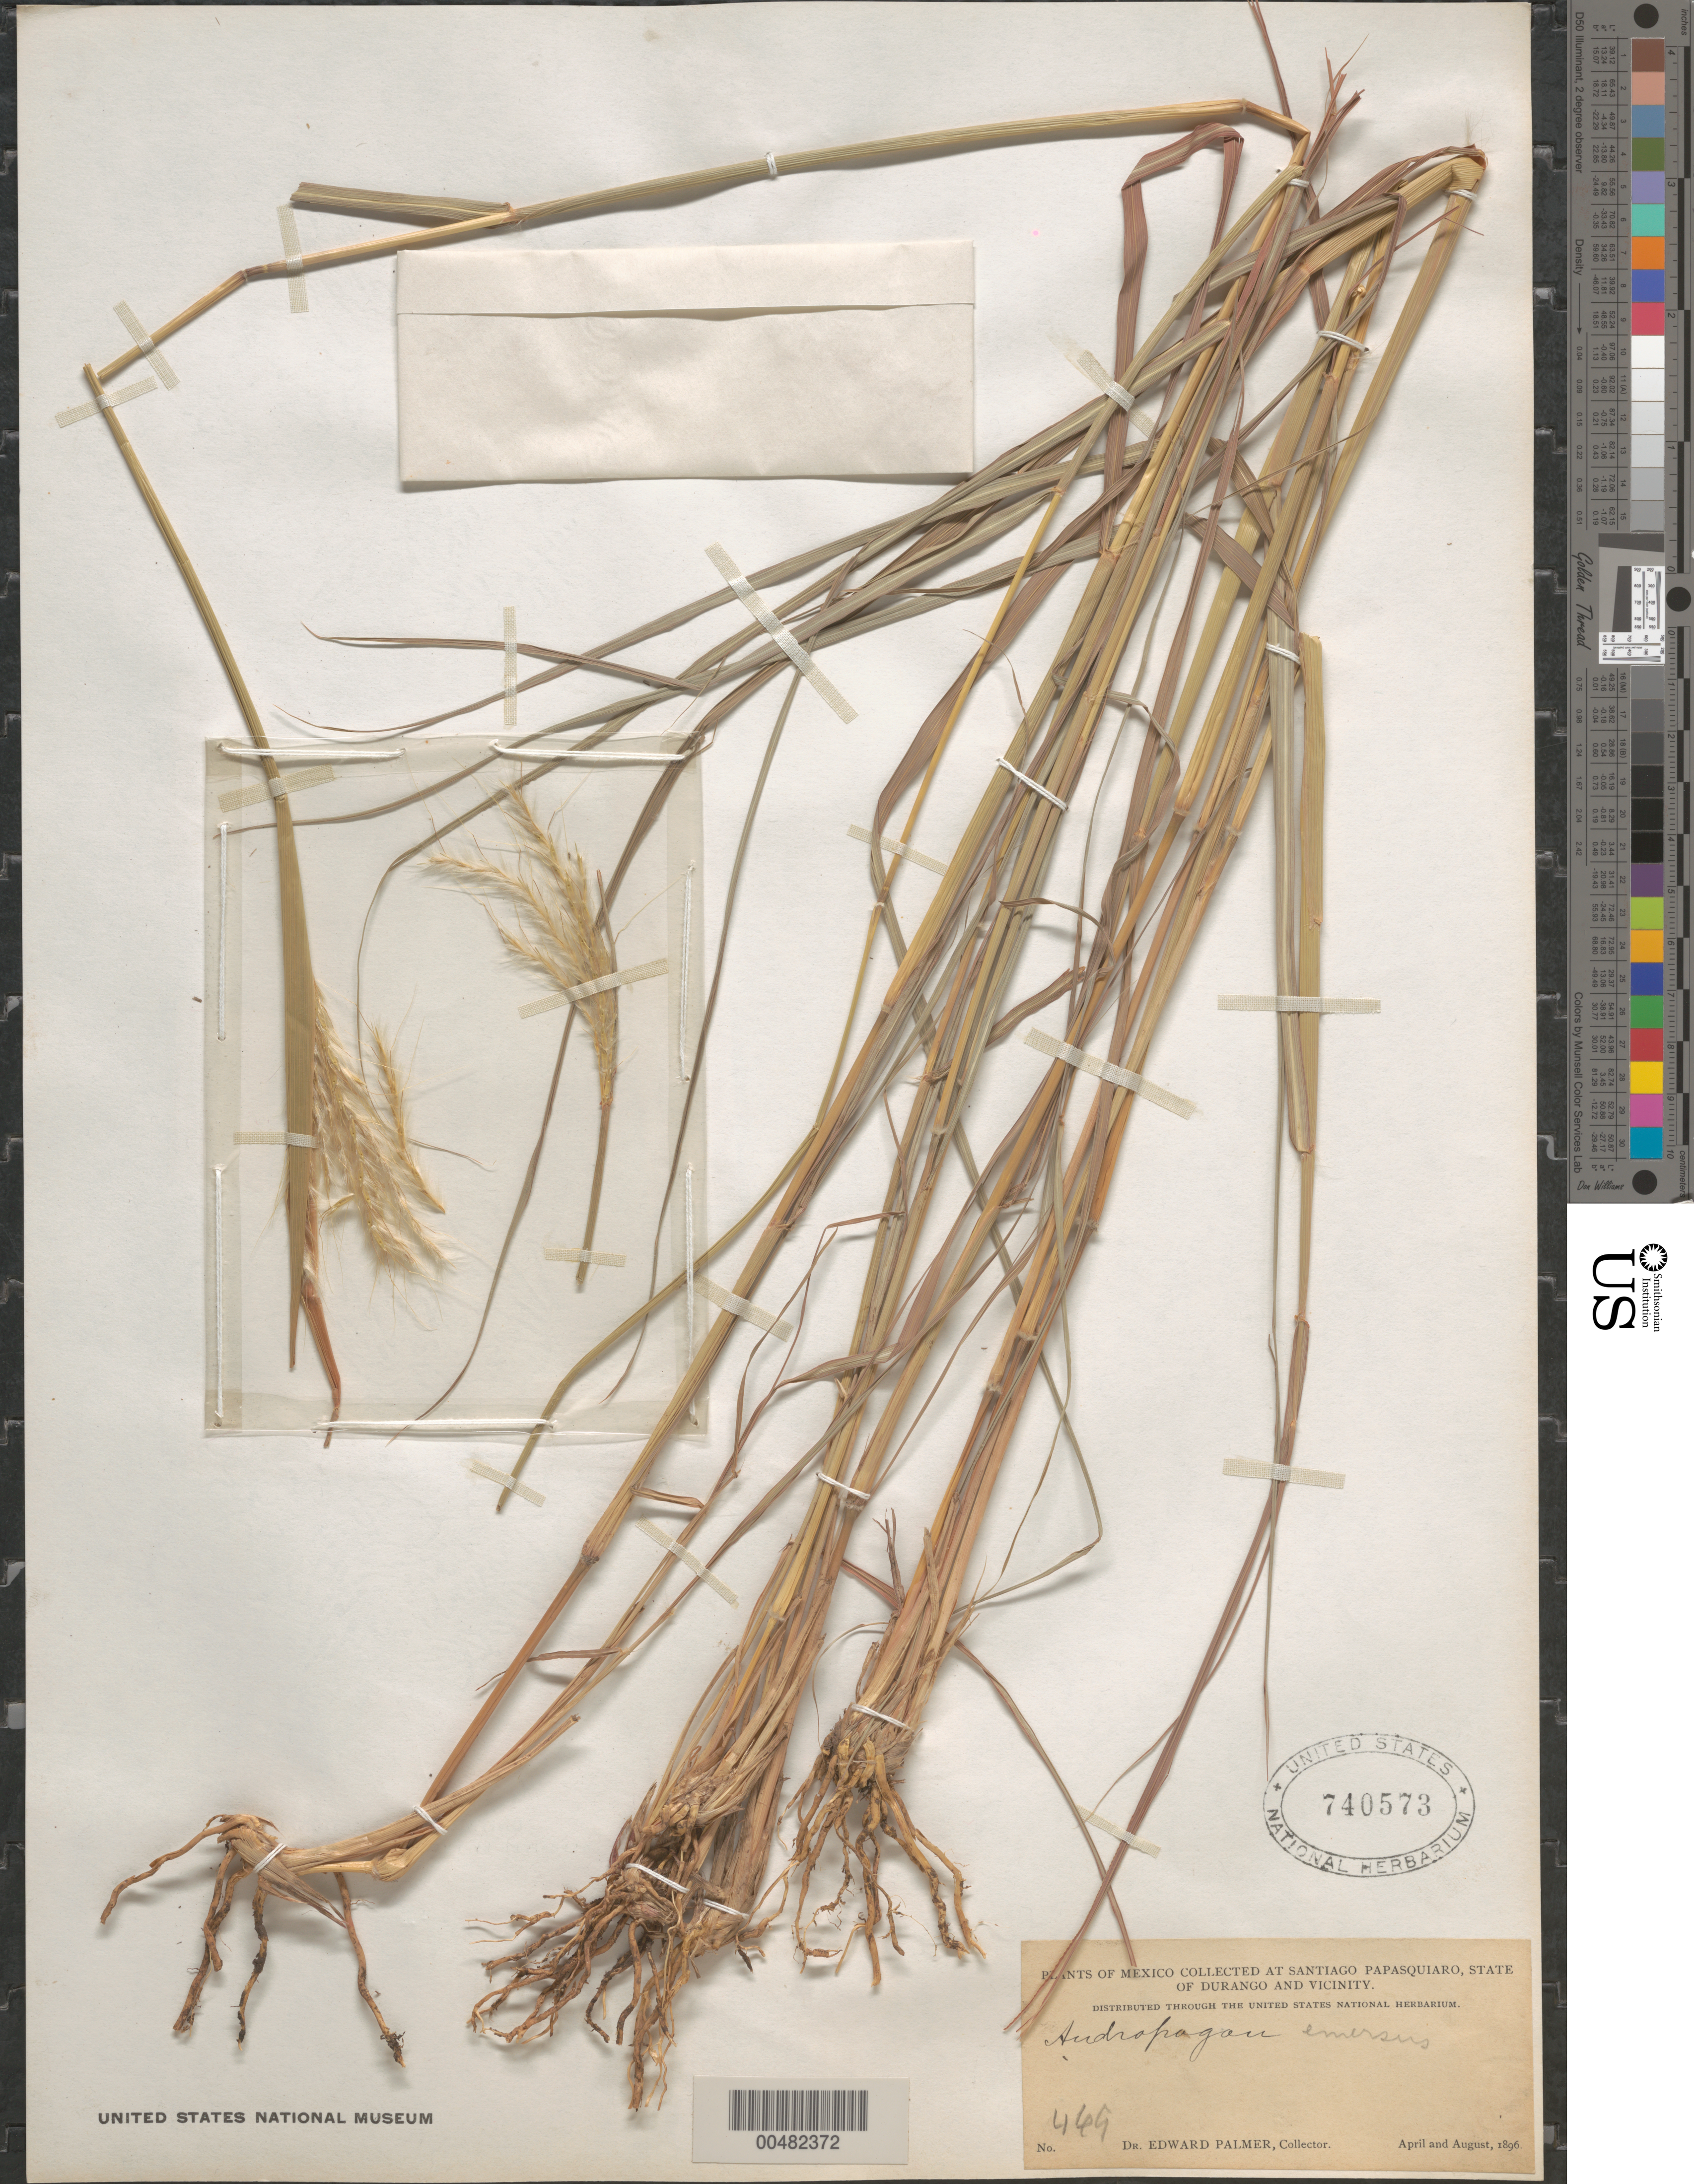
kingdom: Plantae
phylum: Tracheophyta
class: Liliopsida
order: Poales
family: Poaceae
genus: Bothriochloa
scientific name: Bothriochloa perforata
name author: (Trin. ex E. Fourn.) Herter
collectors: E. Palmer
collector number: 469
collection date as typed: Apr 1896 to Aug 1896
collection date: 1896-04/1896-08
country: Mexico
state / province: Durango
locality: Santiago Papasquiaro, state of Durango and vicinity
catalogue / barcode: US 740573